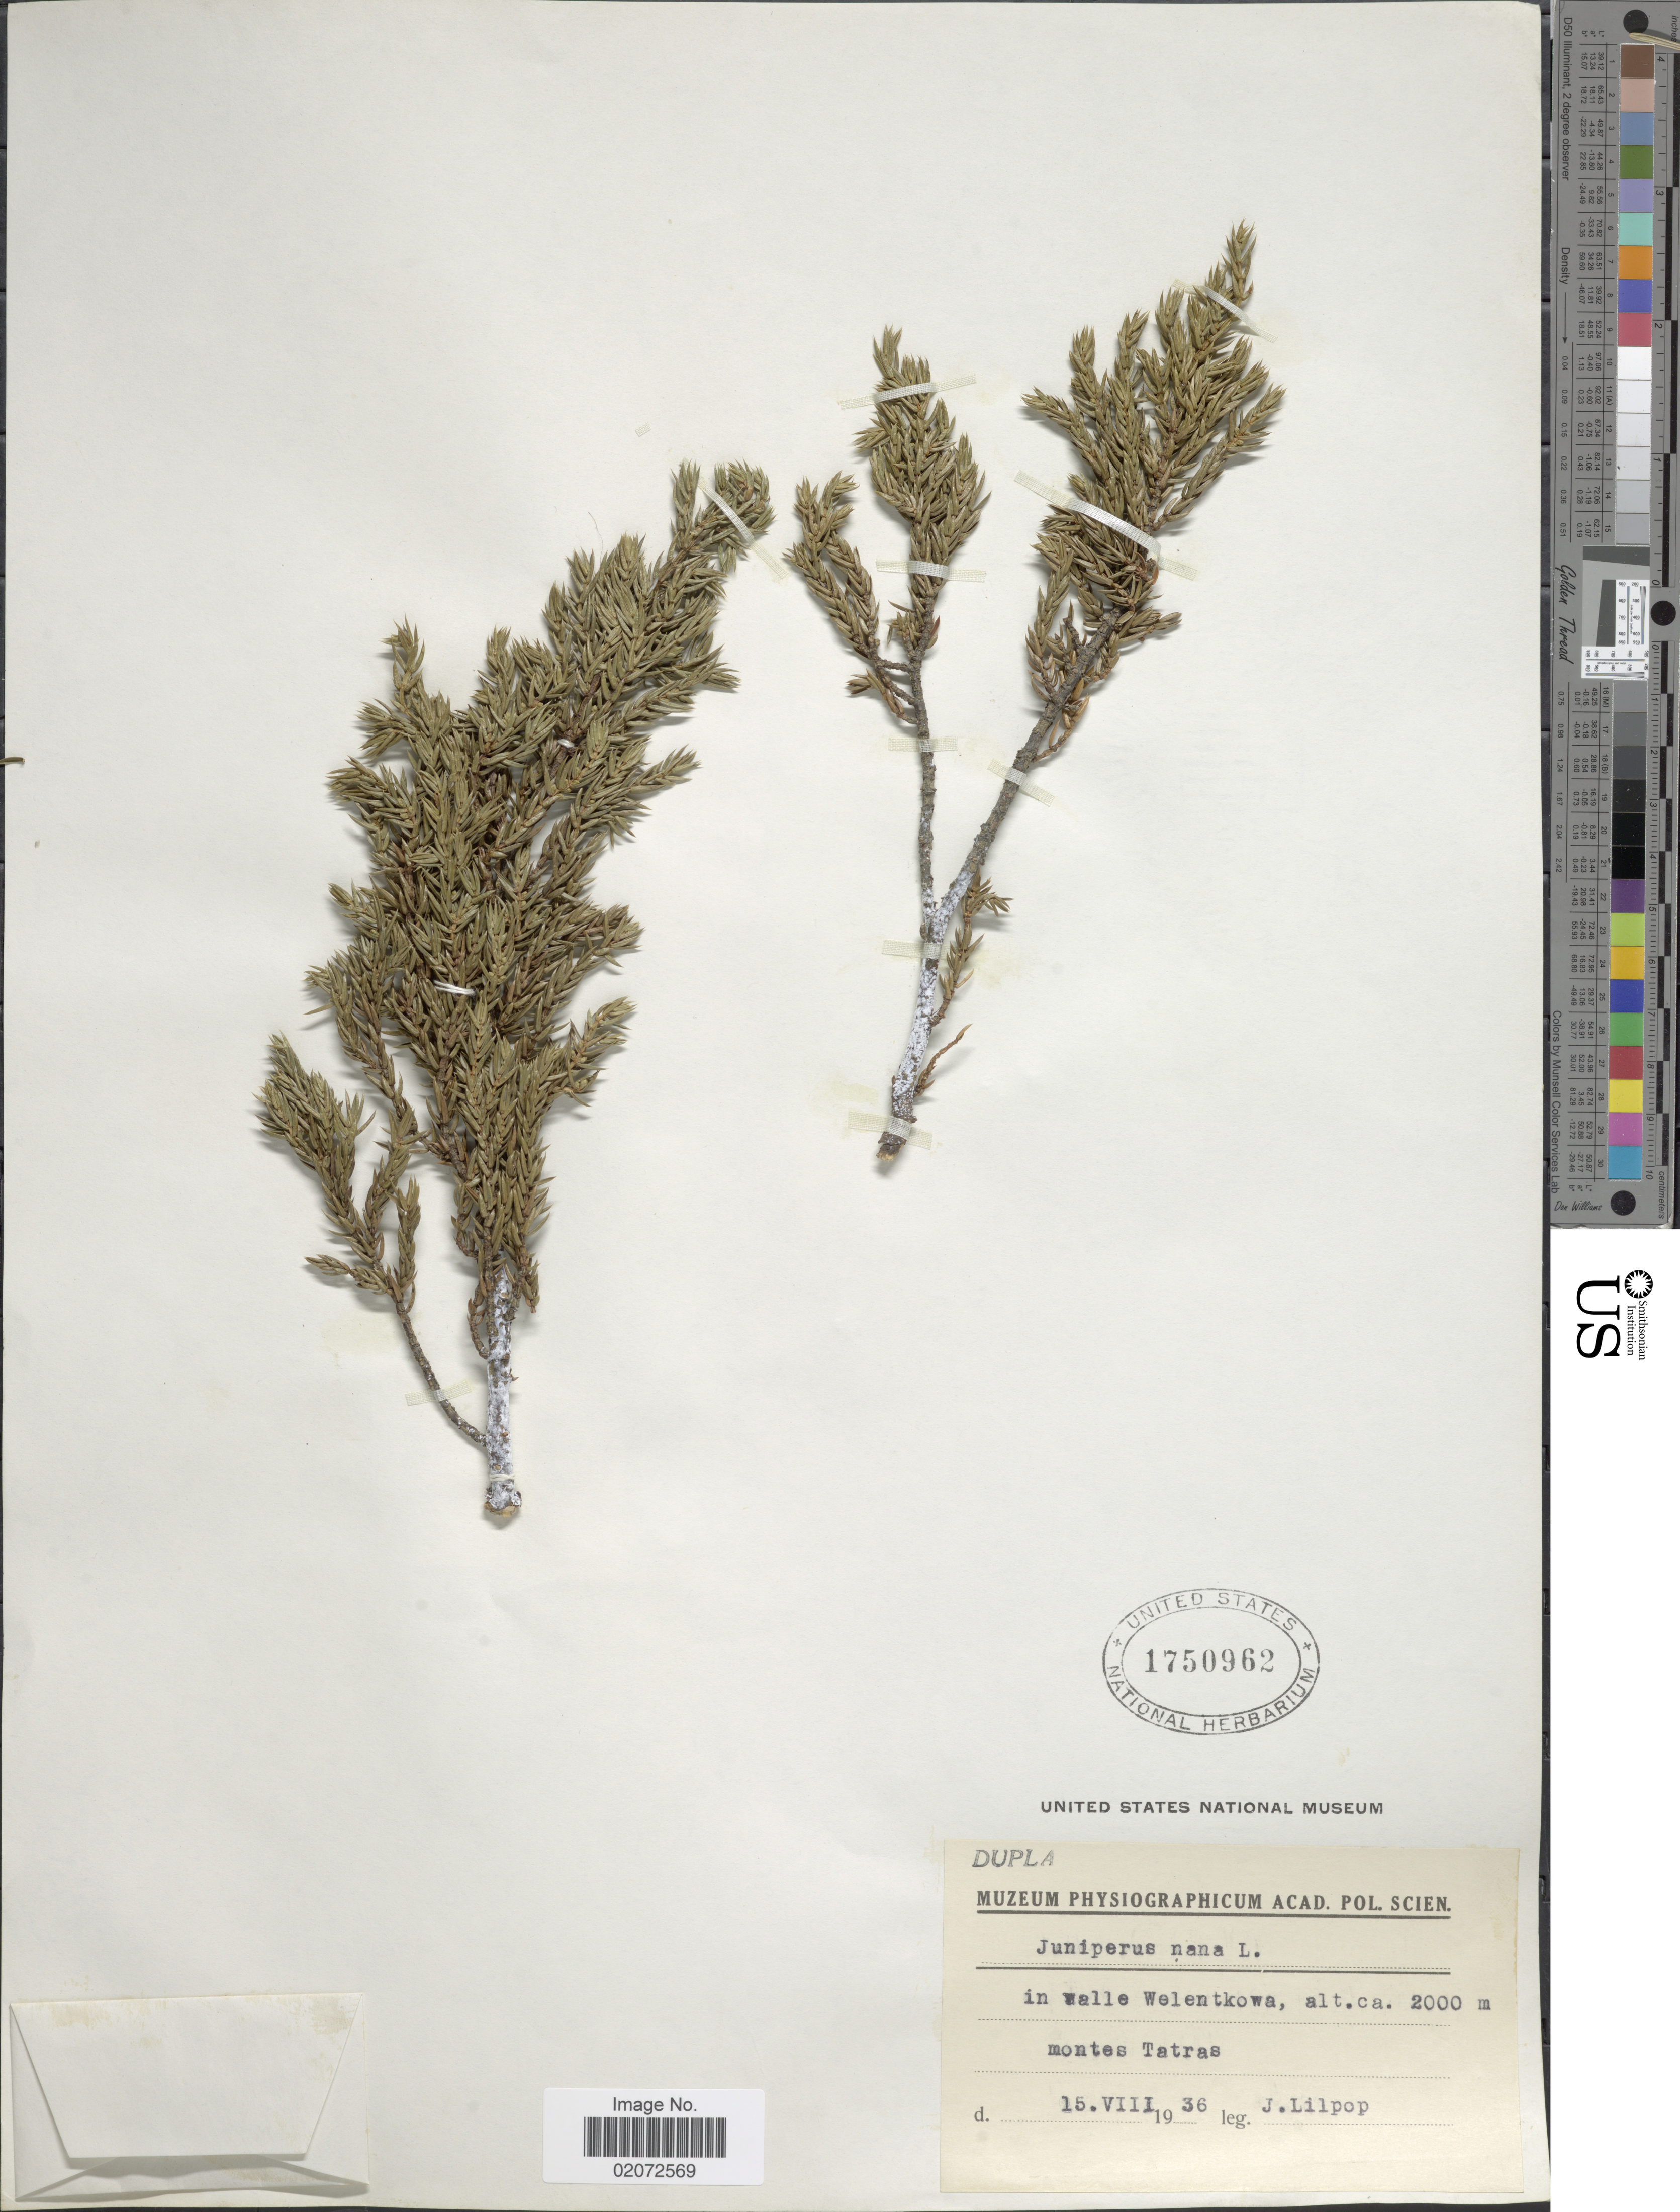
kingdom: Plantae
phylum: Tracheophyta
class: Pinopsida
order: Pinales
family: Cupressaceae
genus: Juniperus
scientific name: Juniperus communis subsp. nana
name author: (Willd.) Syme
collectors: J. Lilpop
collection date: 1936-08-15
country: Slovakia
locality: In walle Welentkowa, montes Tatras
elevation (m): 2000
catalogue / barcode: US 1750962